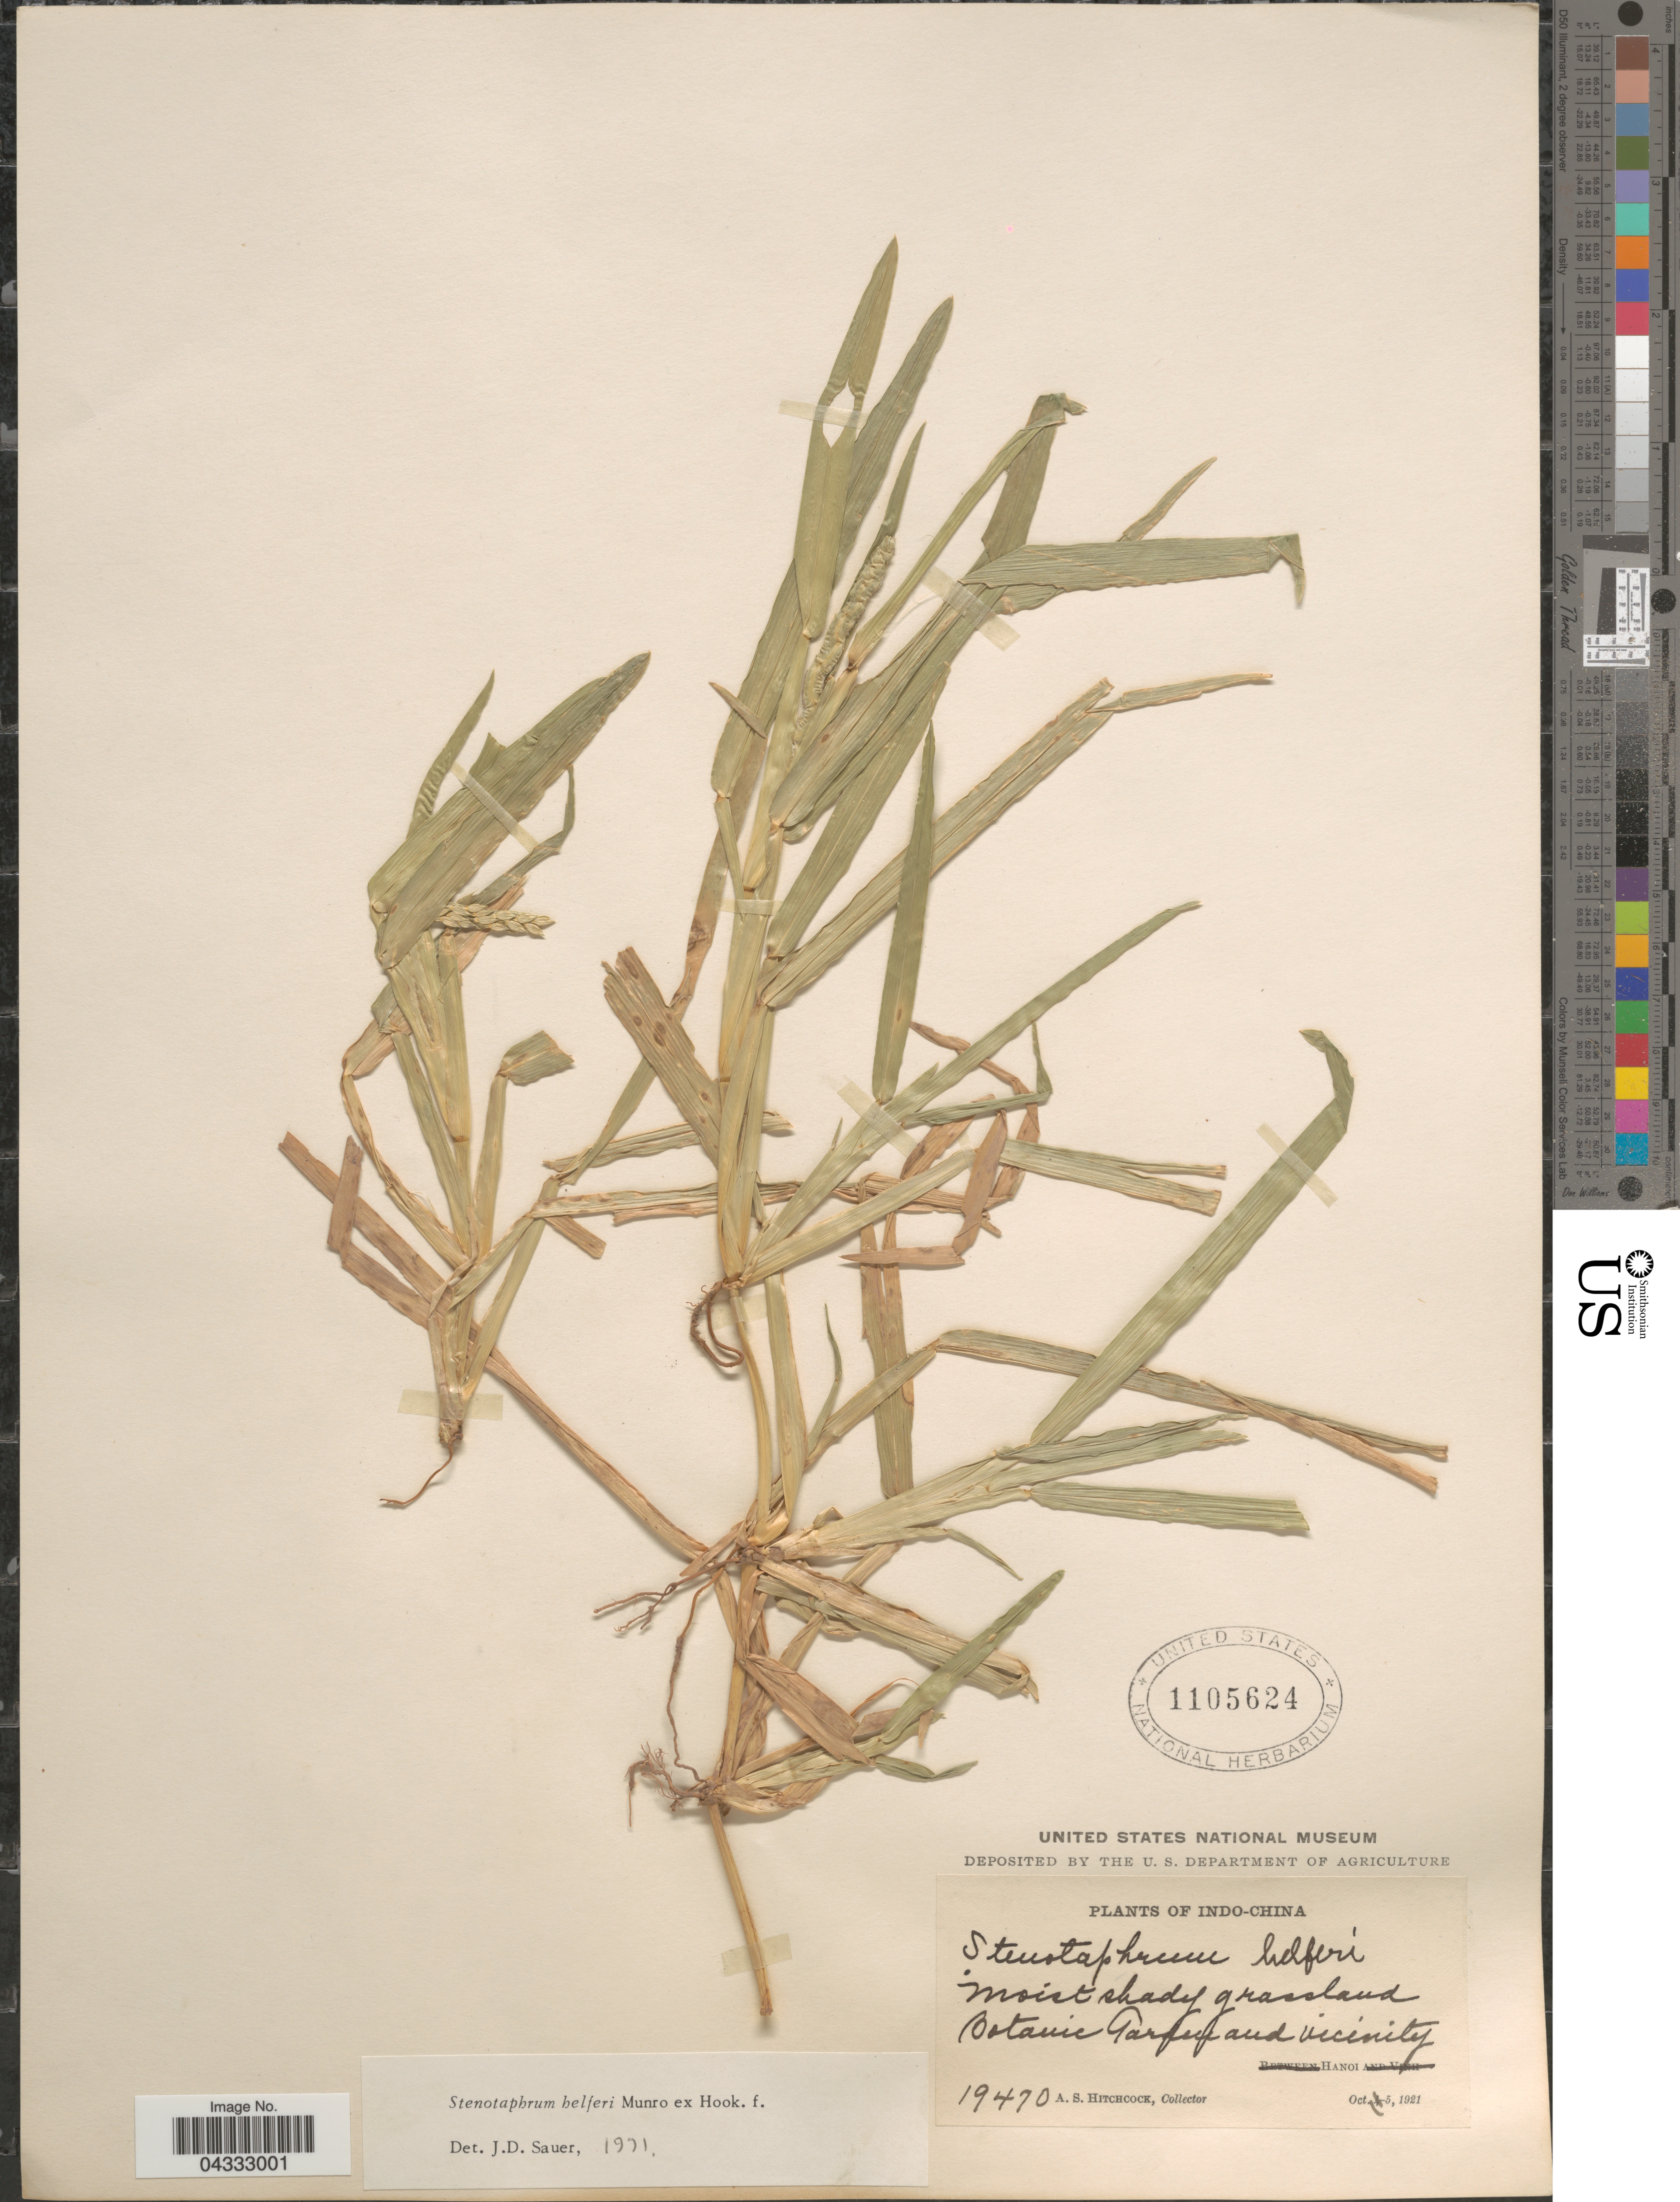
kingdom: Plantae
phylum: Tracheophyta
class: Liliopsida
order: Poales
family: Poaceae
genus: Stenotaphrum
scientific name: Stenotaphrum helferi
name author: Munro ex Hook. f.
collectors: A. S. Hitchcock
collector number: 19470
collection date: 1921-10-05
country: Vietnam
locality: Indo-China. Moist shady grassland. Botanic Garden and vicinity. Hanoi.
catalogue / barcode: US 1105624